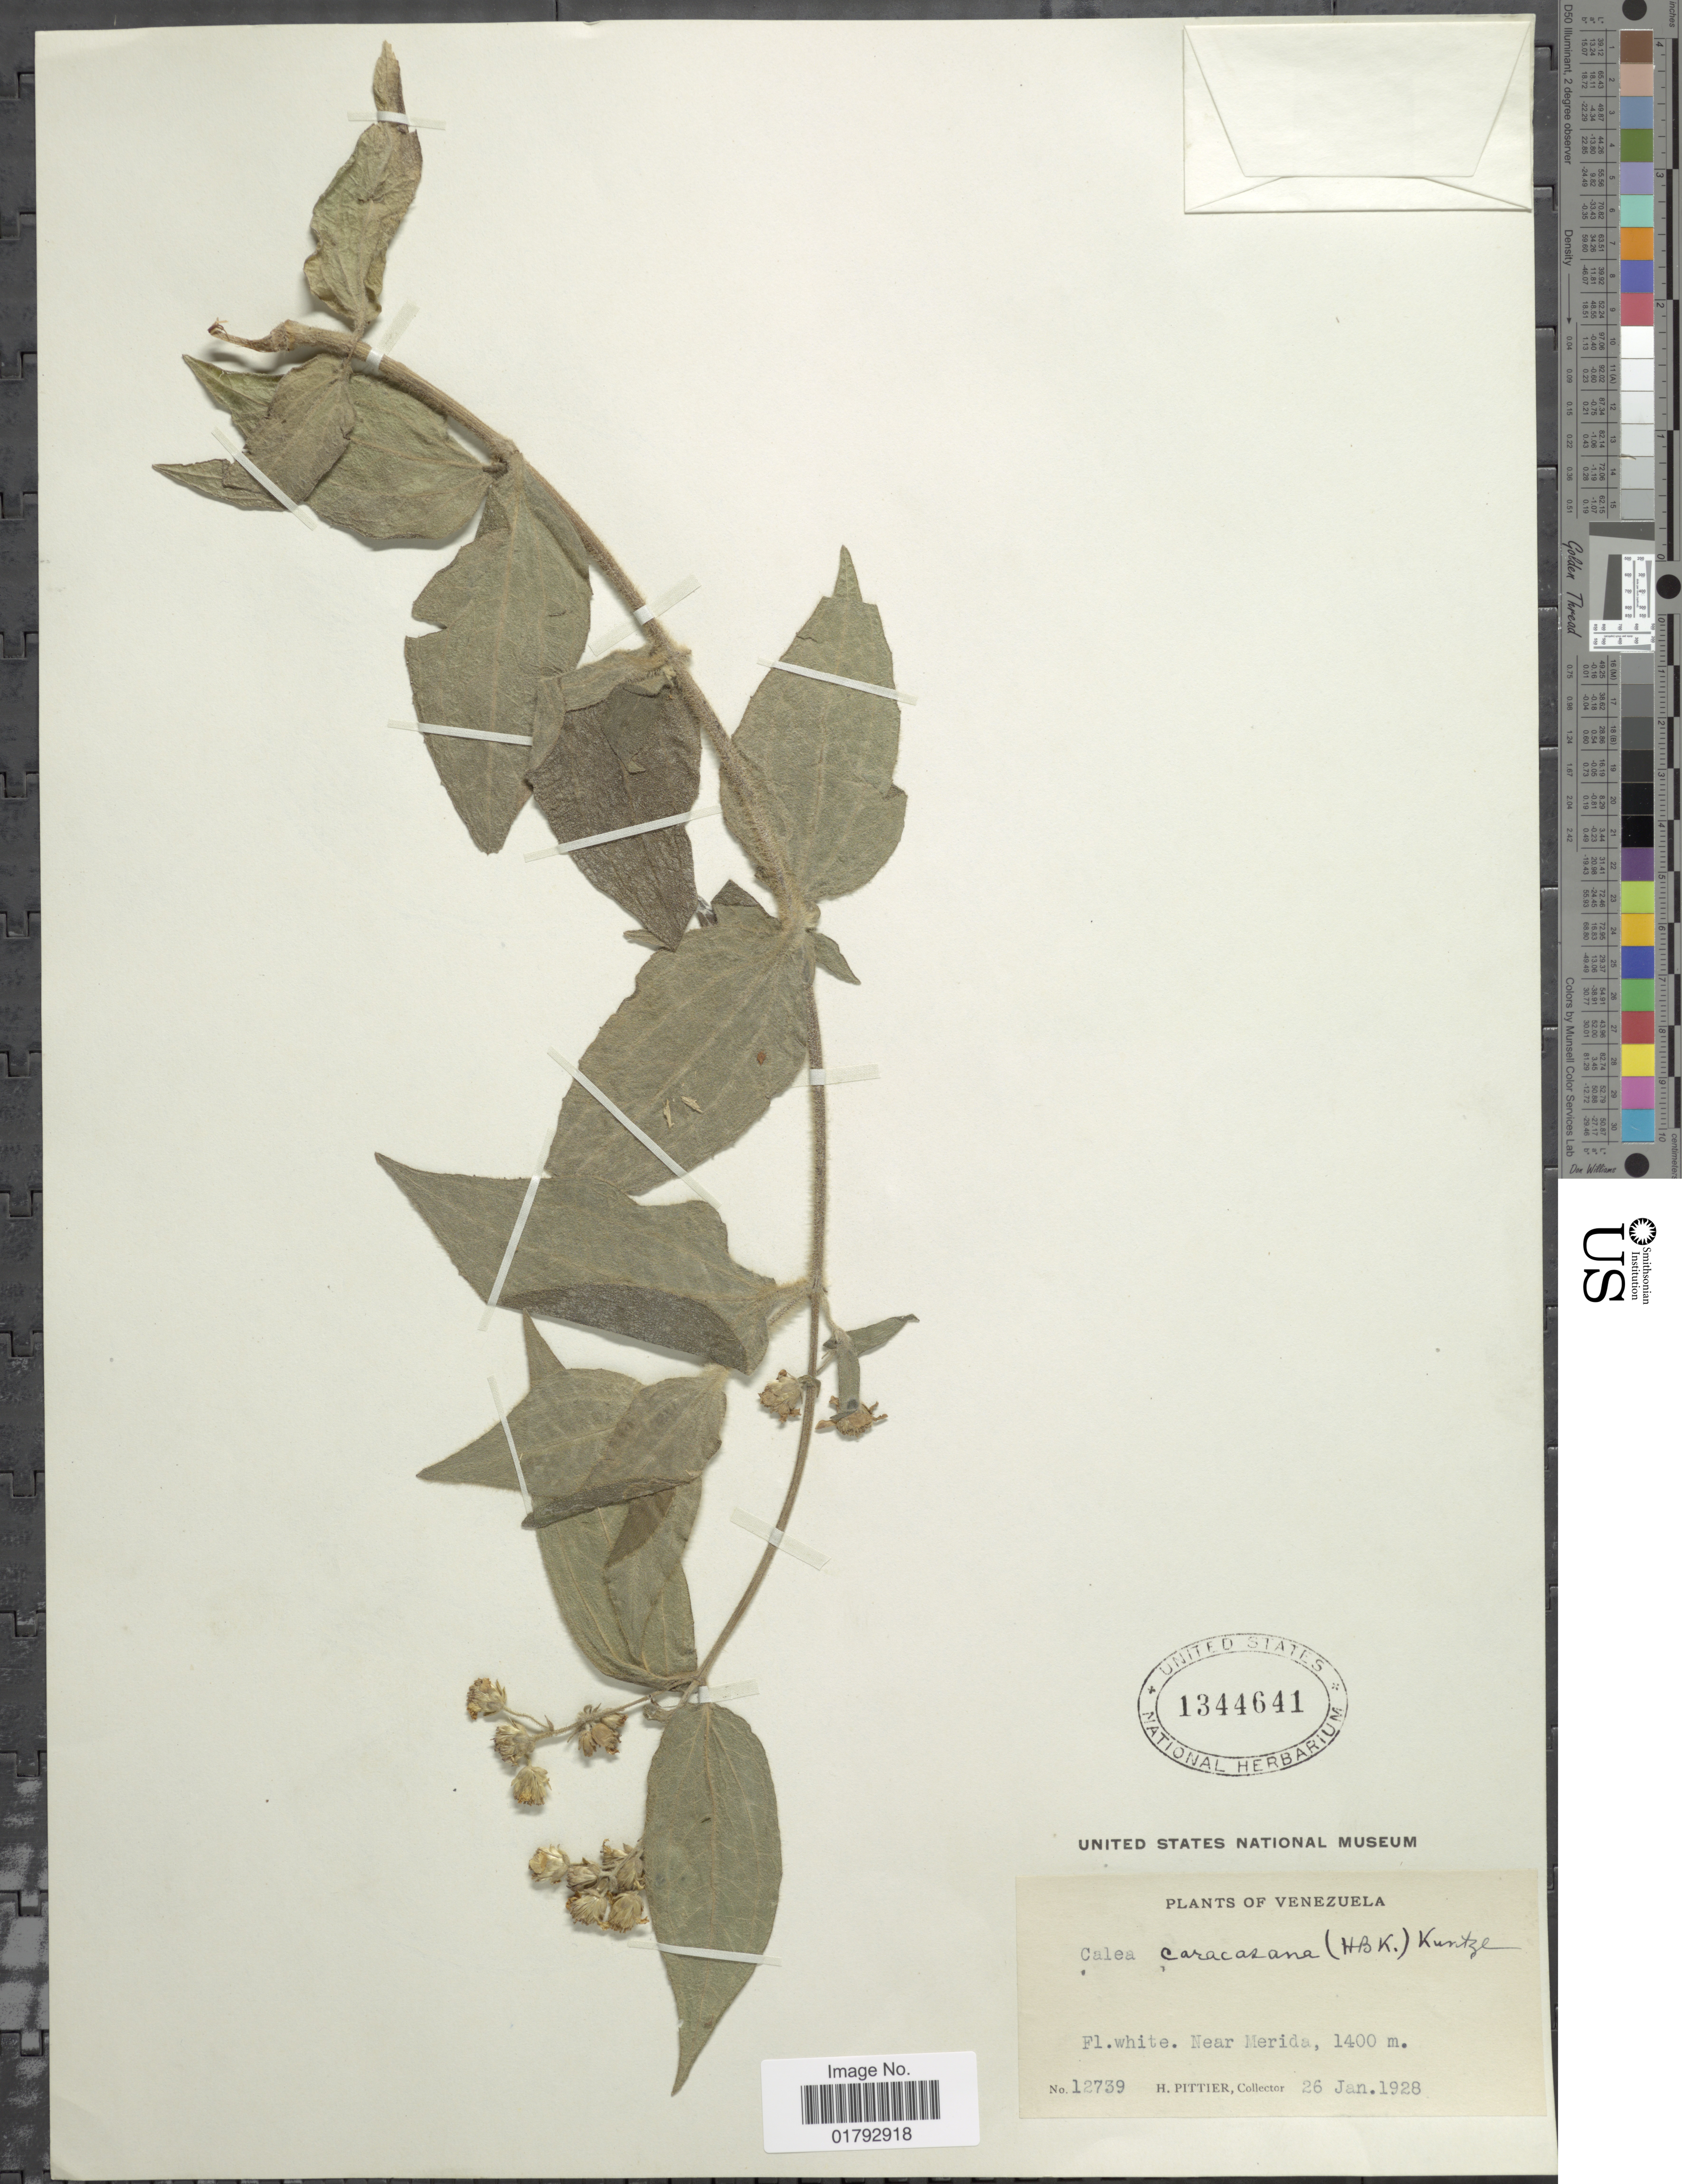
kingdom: Plantae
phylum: Tracheophyta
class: Magnoliopsida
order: Asterales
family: Asteraceae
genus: Alloispermum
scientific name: Alloispermum caracasanum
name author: (Kunth) H. Rob.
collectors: H. F. Pittier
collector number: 12739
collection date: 1928-01-26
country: Venezuela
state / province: Mérida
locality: Venezuela. Near Merida.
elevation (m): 1400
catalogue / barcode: US 1344641